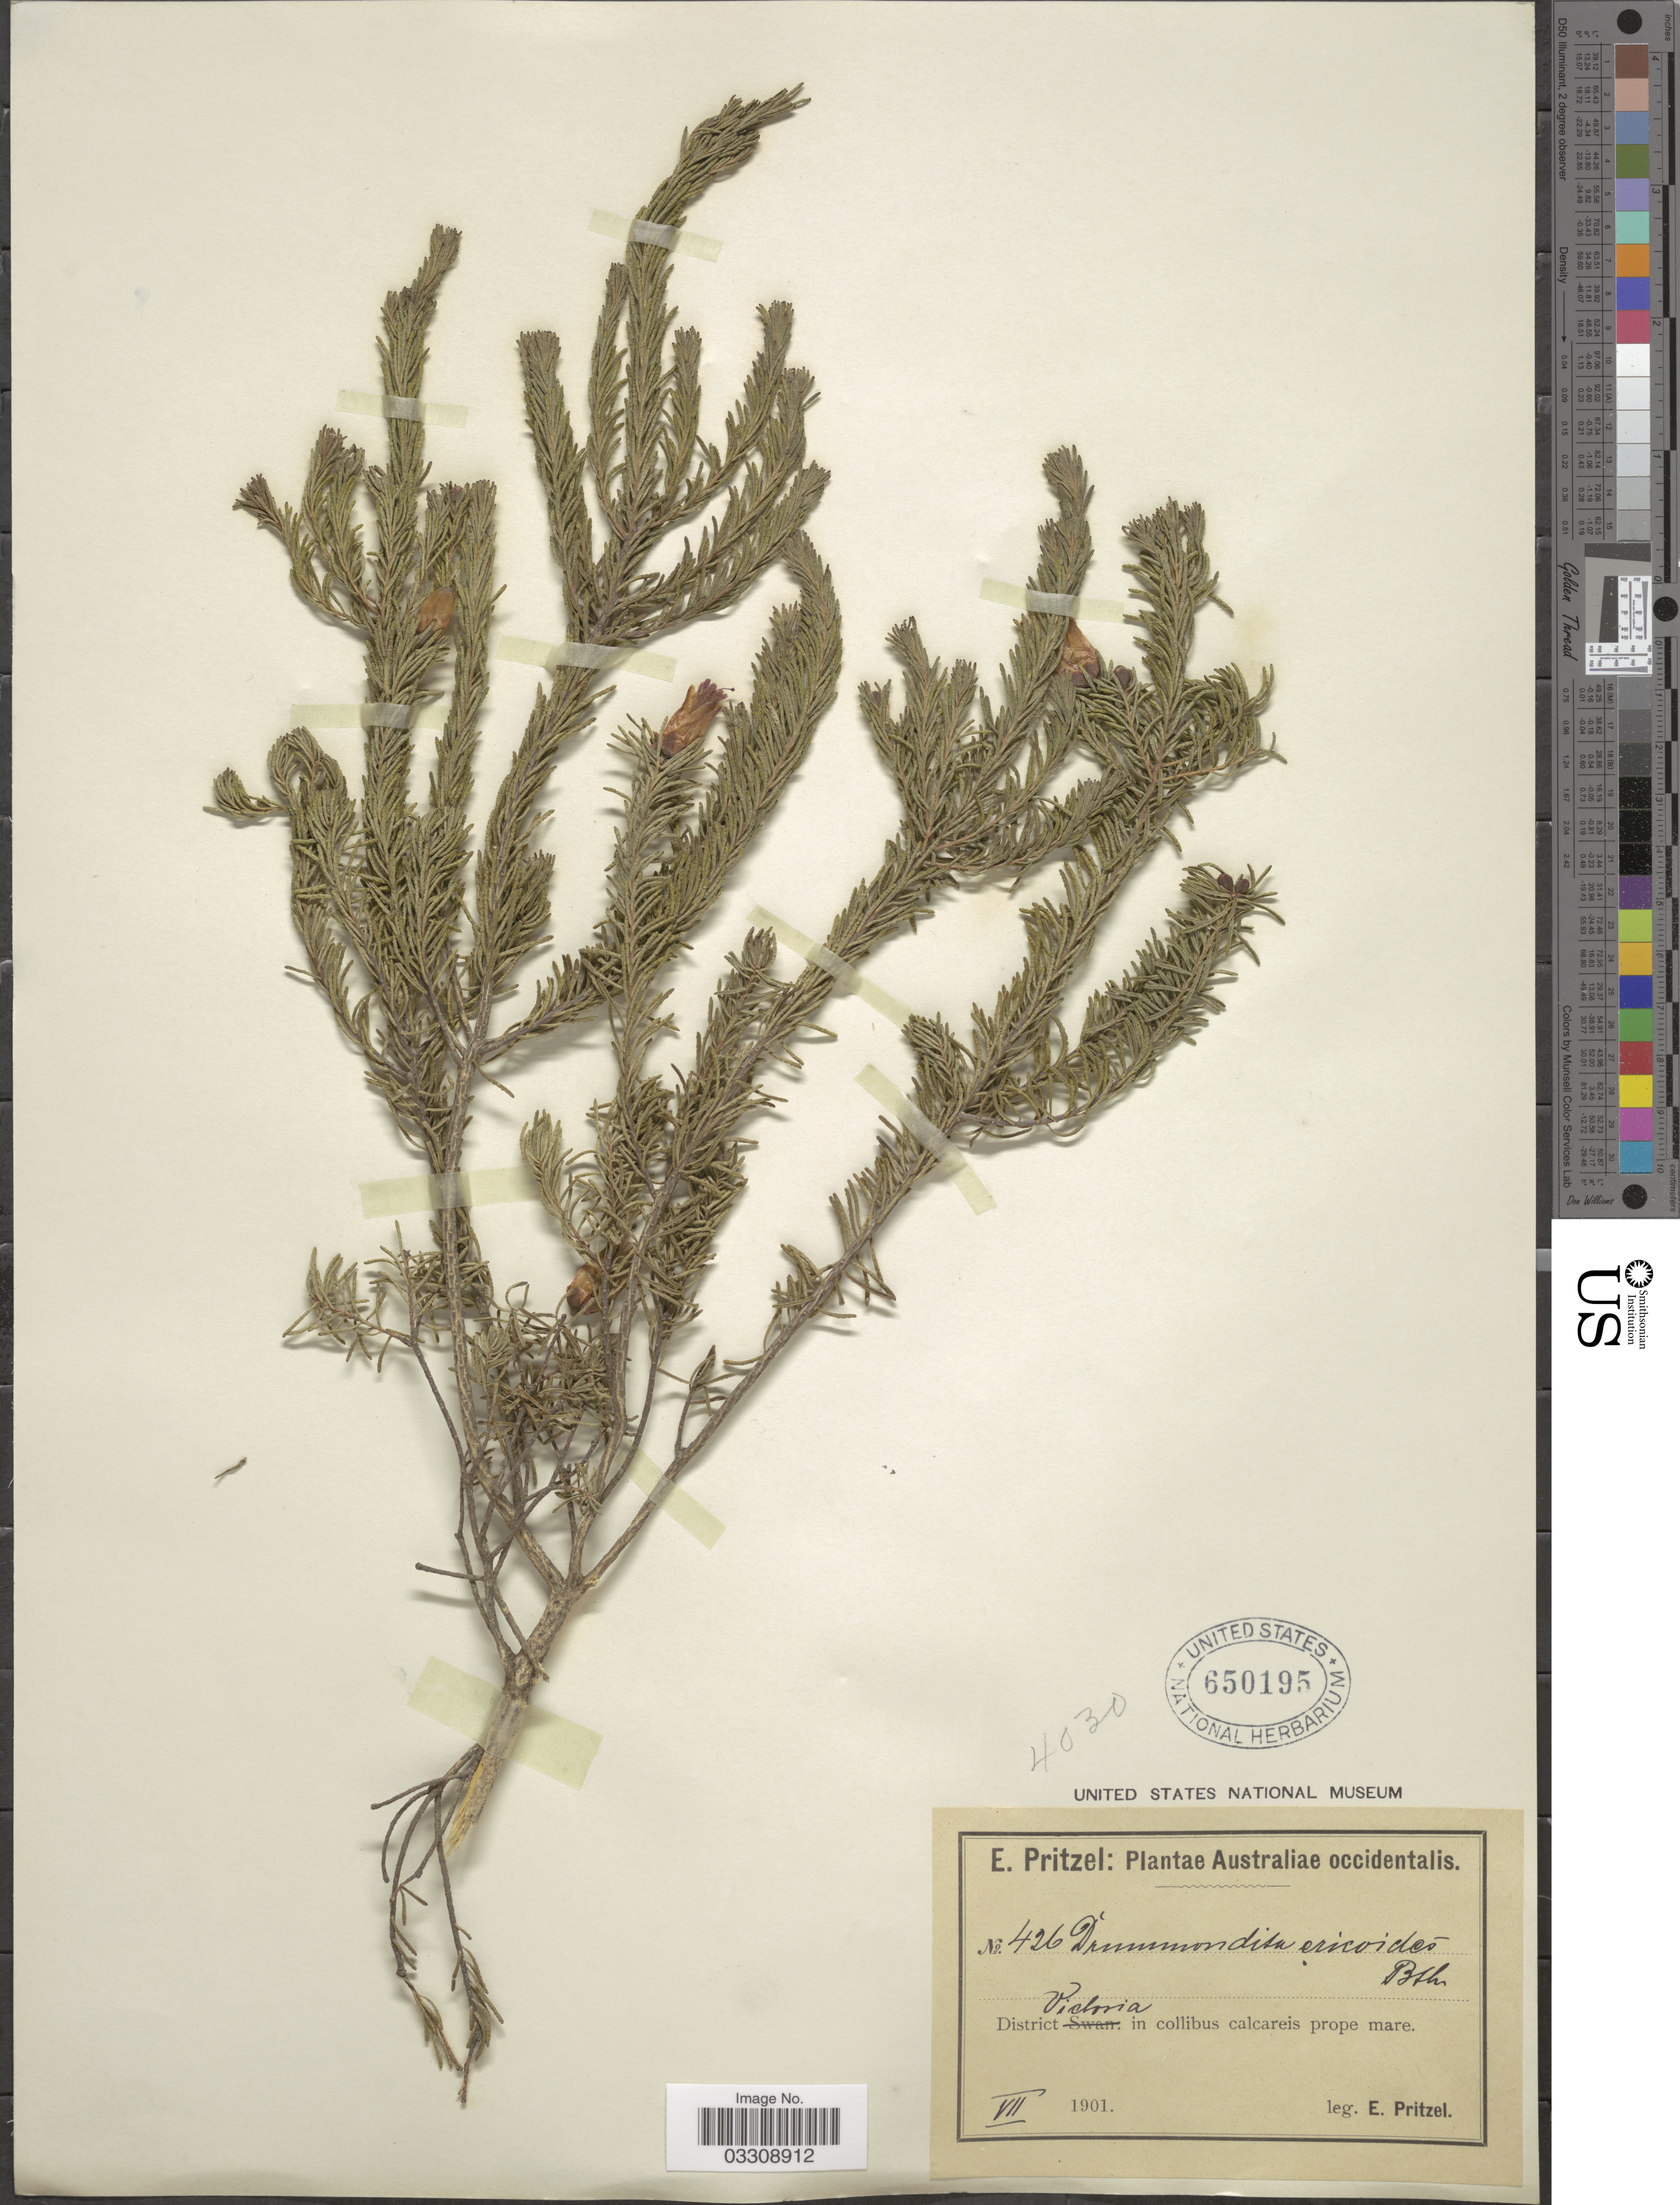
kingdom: Plantae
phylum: Tracheophyta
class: Magnoliopsida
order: Sapindales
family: Rutaceae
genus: Drummondita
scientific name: Drummondita ericoides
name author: Harv.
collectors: E. G. Pritzel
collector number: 426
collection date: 1901-07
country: Australia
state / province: Victoria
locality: District Victoria. In collibus calcareis prope mare.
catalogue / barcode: US 650195